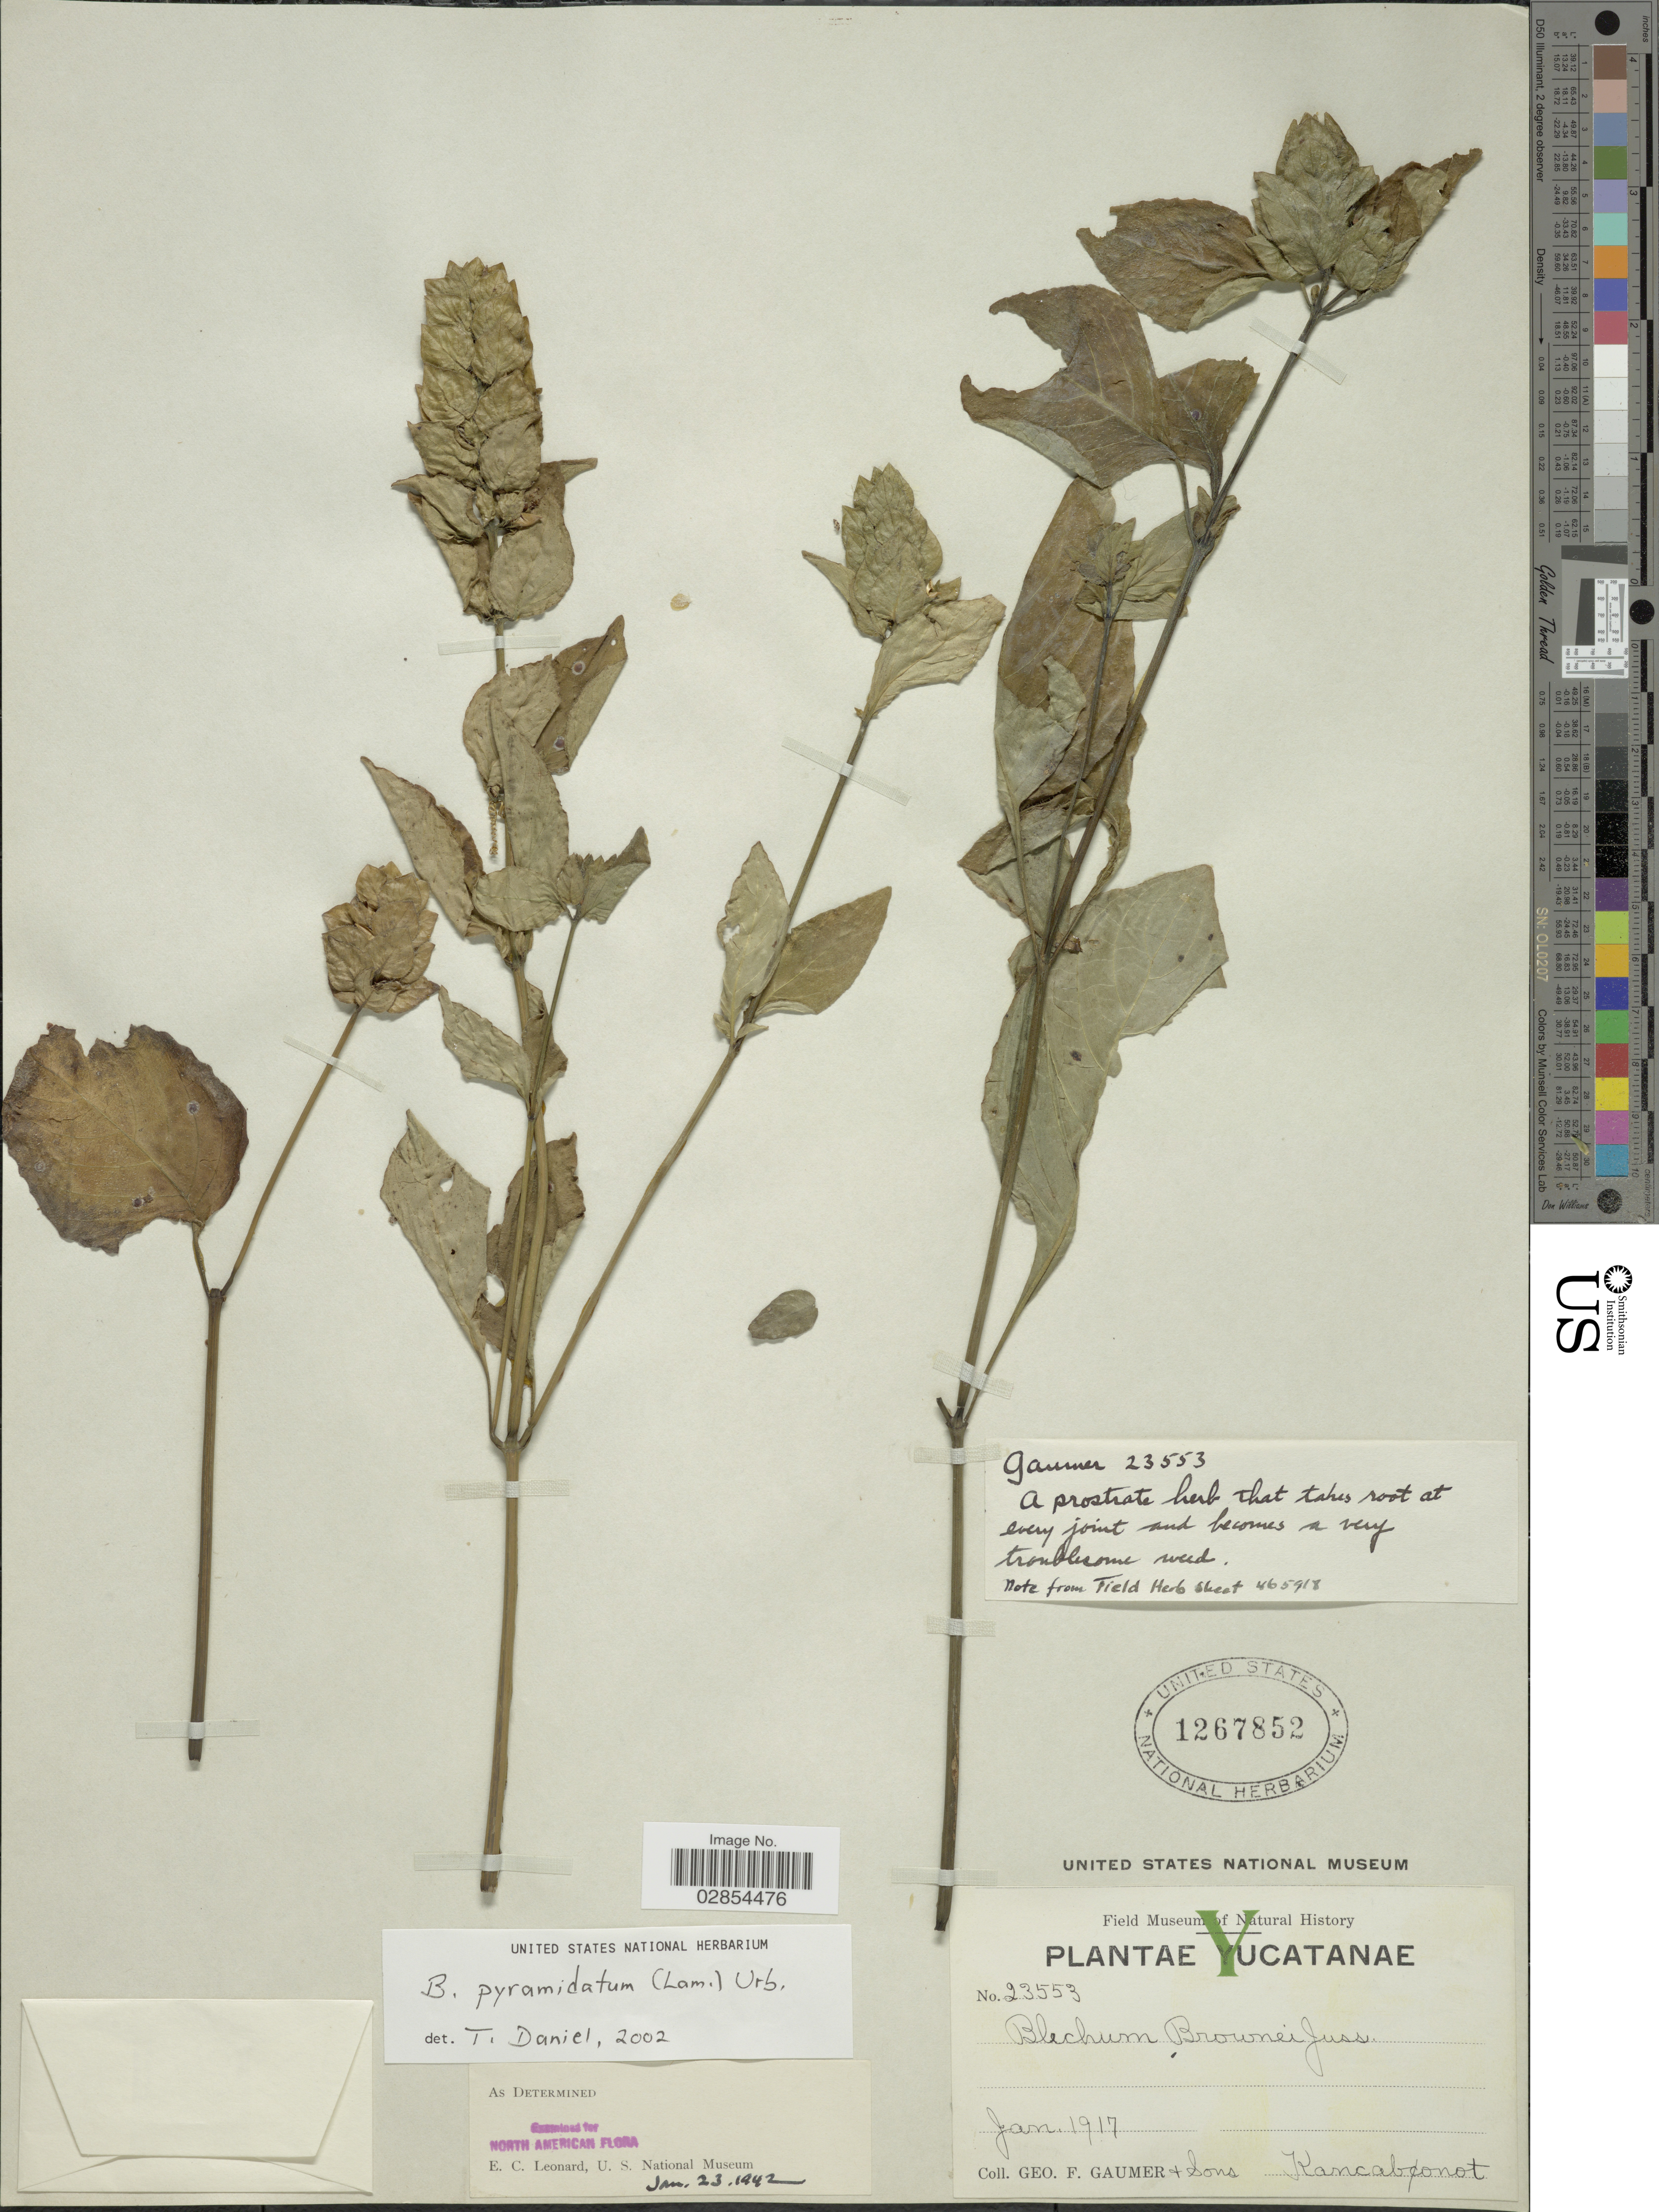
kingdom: Plantae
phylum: Tracheophyta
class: Magnoliopsida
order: Lamiales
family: Acanthaceae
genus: Blechum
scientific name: Blechum brownei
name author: Juss.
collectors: G. F. Gaumer & et al.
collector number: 23553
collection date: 1917-01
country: Mexico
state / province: Yucatán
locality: Yucatanae. Kancabonot.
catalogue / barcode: US 1267852